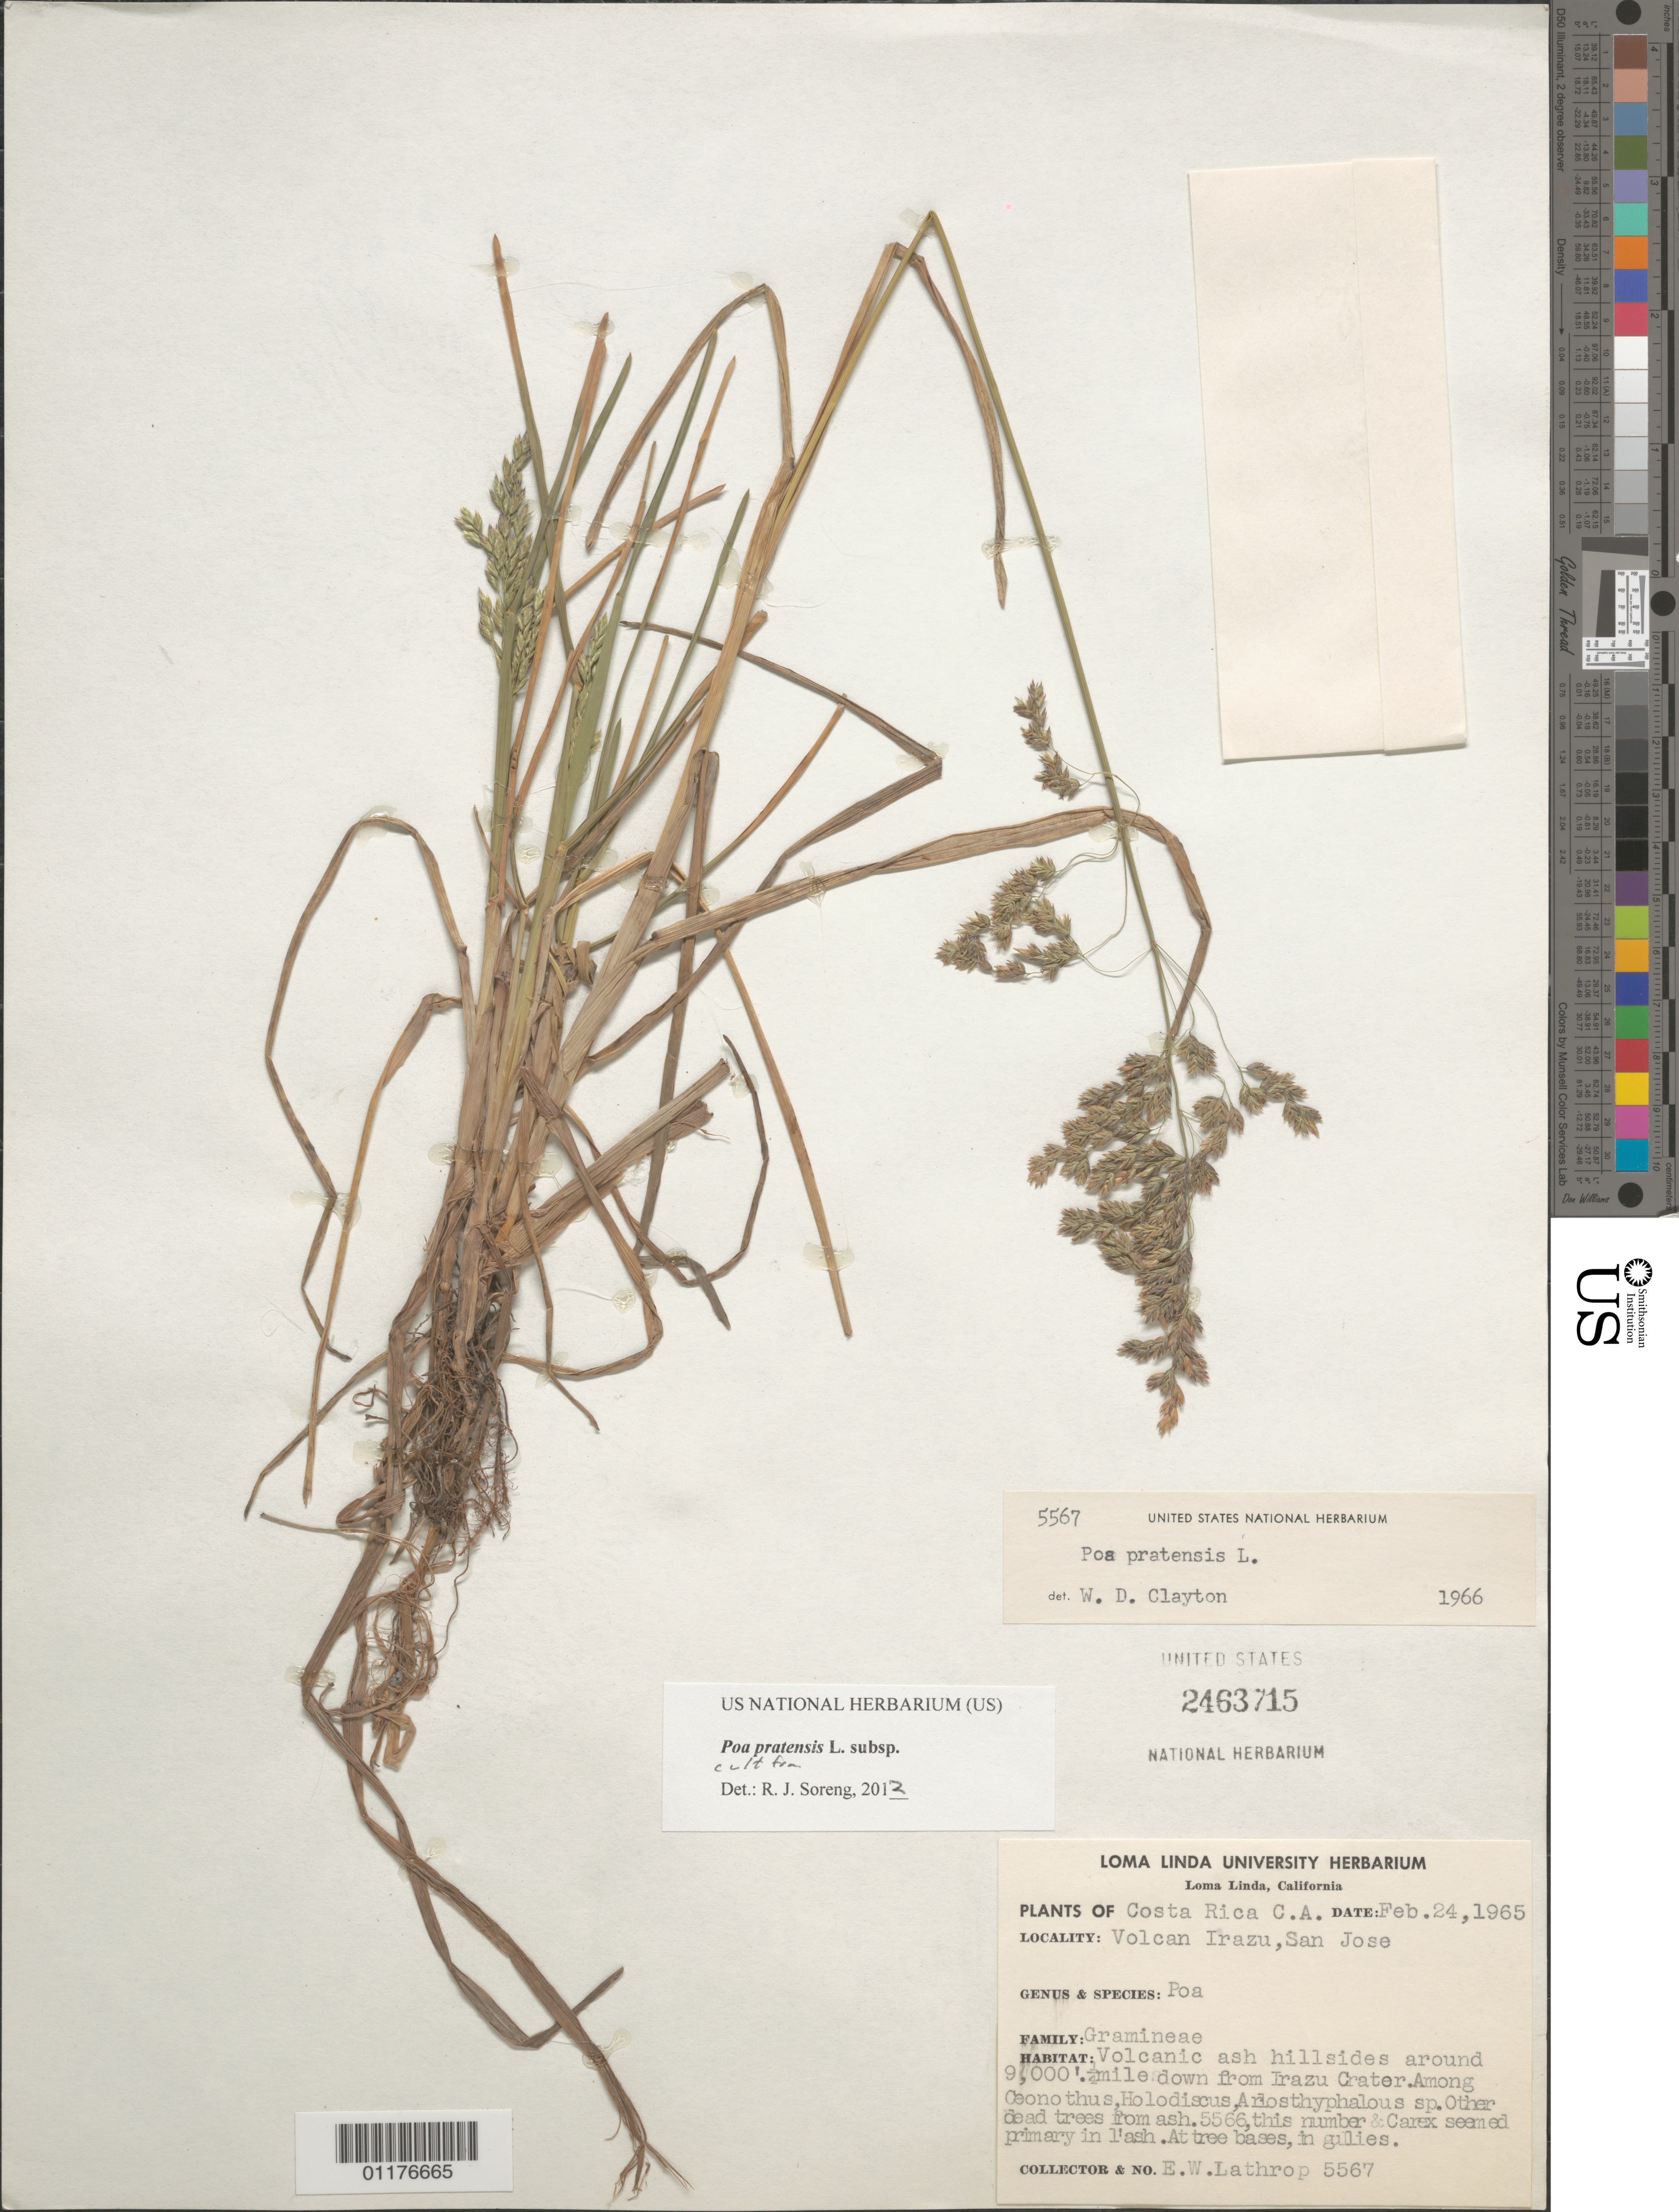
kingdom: Plantae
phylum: Tracheophyta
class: Liliopsida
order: Poales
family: Poaceae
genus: Poa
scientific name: Poa pratensis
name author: L.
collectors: E. W. Lathrop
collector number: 5567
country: Costa Rica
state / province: San José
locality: Volcan Irazu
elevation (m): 2743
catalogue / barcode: US 2463715